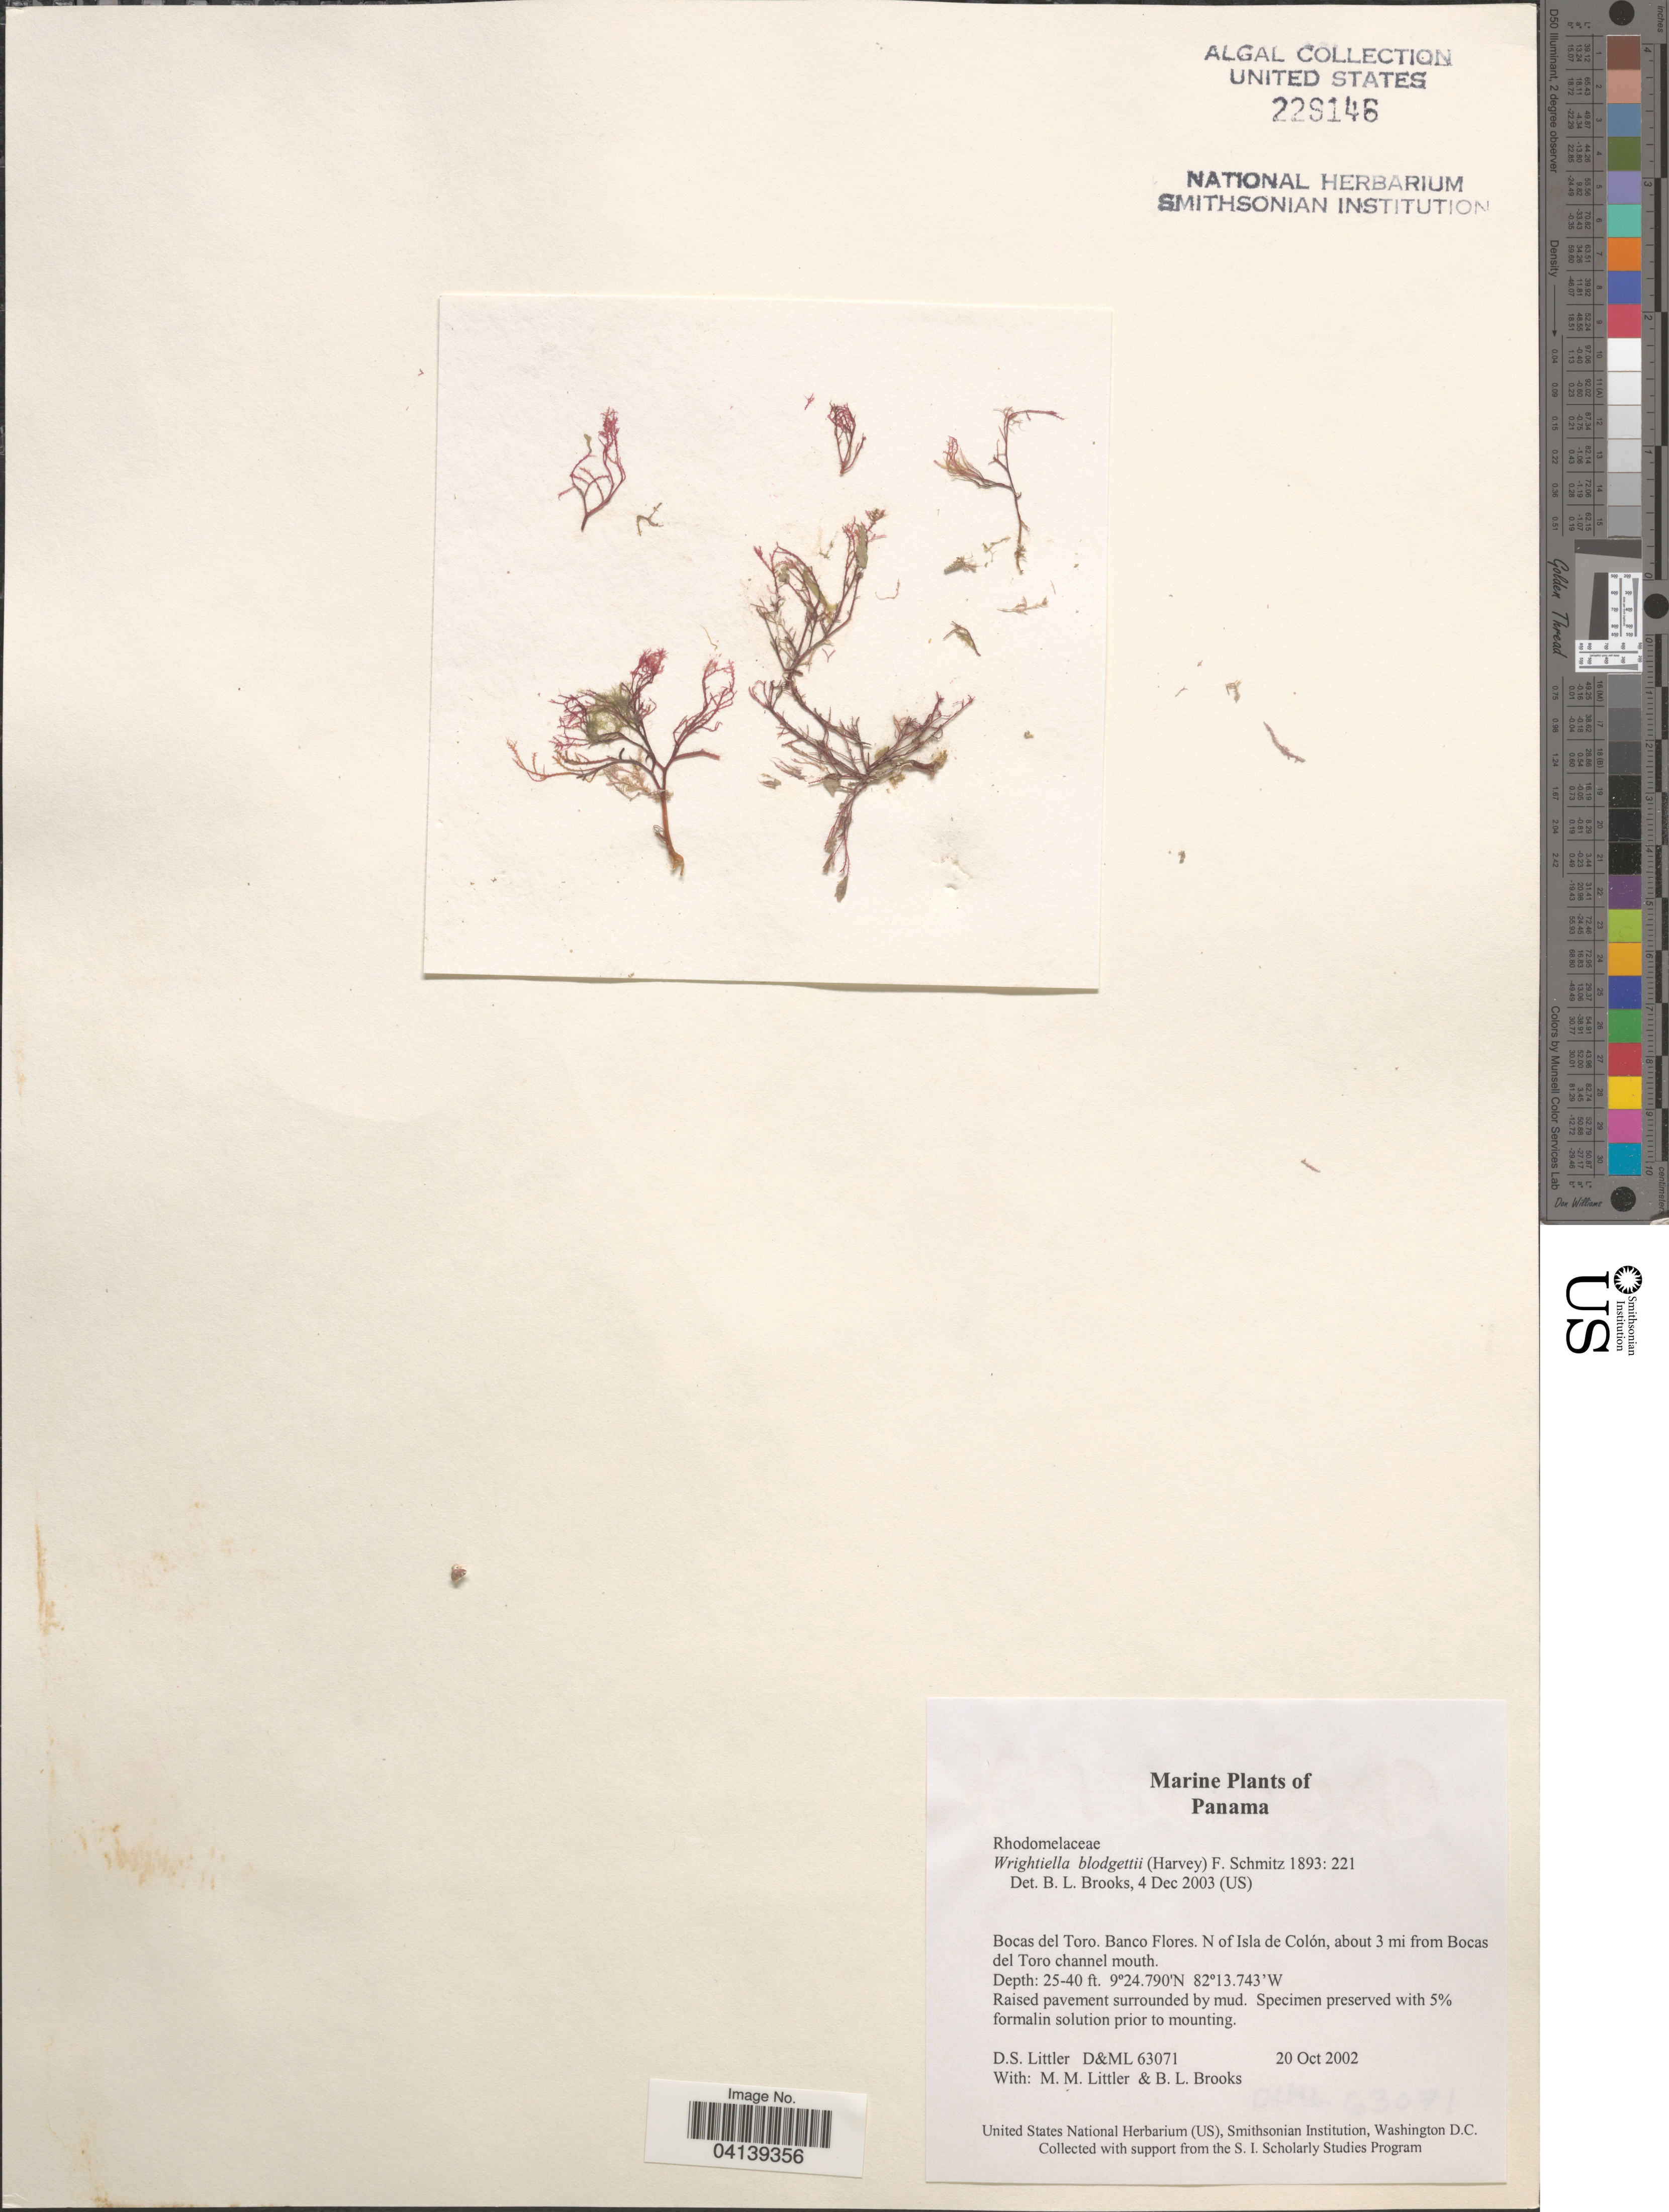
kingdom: Plantae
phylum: Rhodophyta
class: Florideophyceae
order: Ceramiales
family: Rhodomelaceae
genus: Wrightiella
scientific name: Wrightiella blodgettii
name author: (Harv.) F. Schmitz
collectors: D. S. Littler & B. Brooks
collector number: D&ML63071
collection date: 2002-10-20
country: Panama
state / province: Bocas del Toro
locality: Banco Flores. N of Isla de Colón, about 3 mi from Bocas del Toro channel mouth.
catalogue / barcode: US 229146